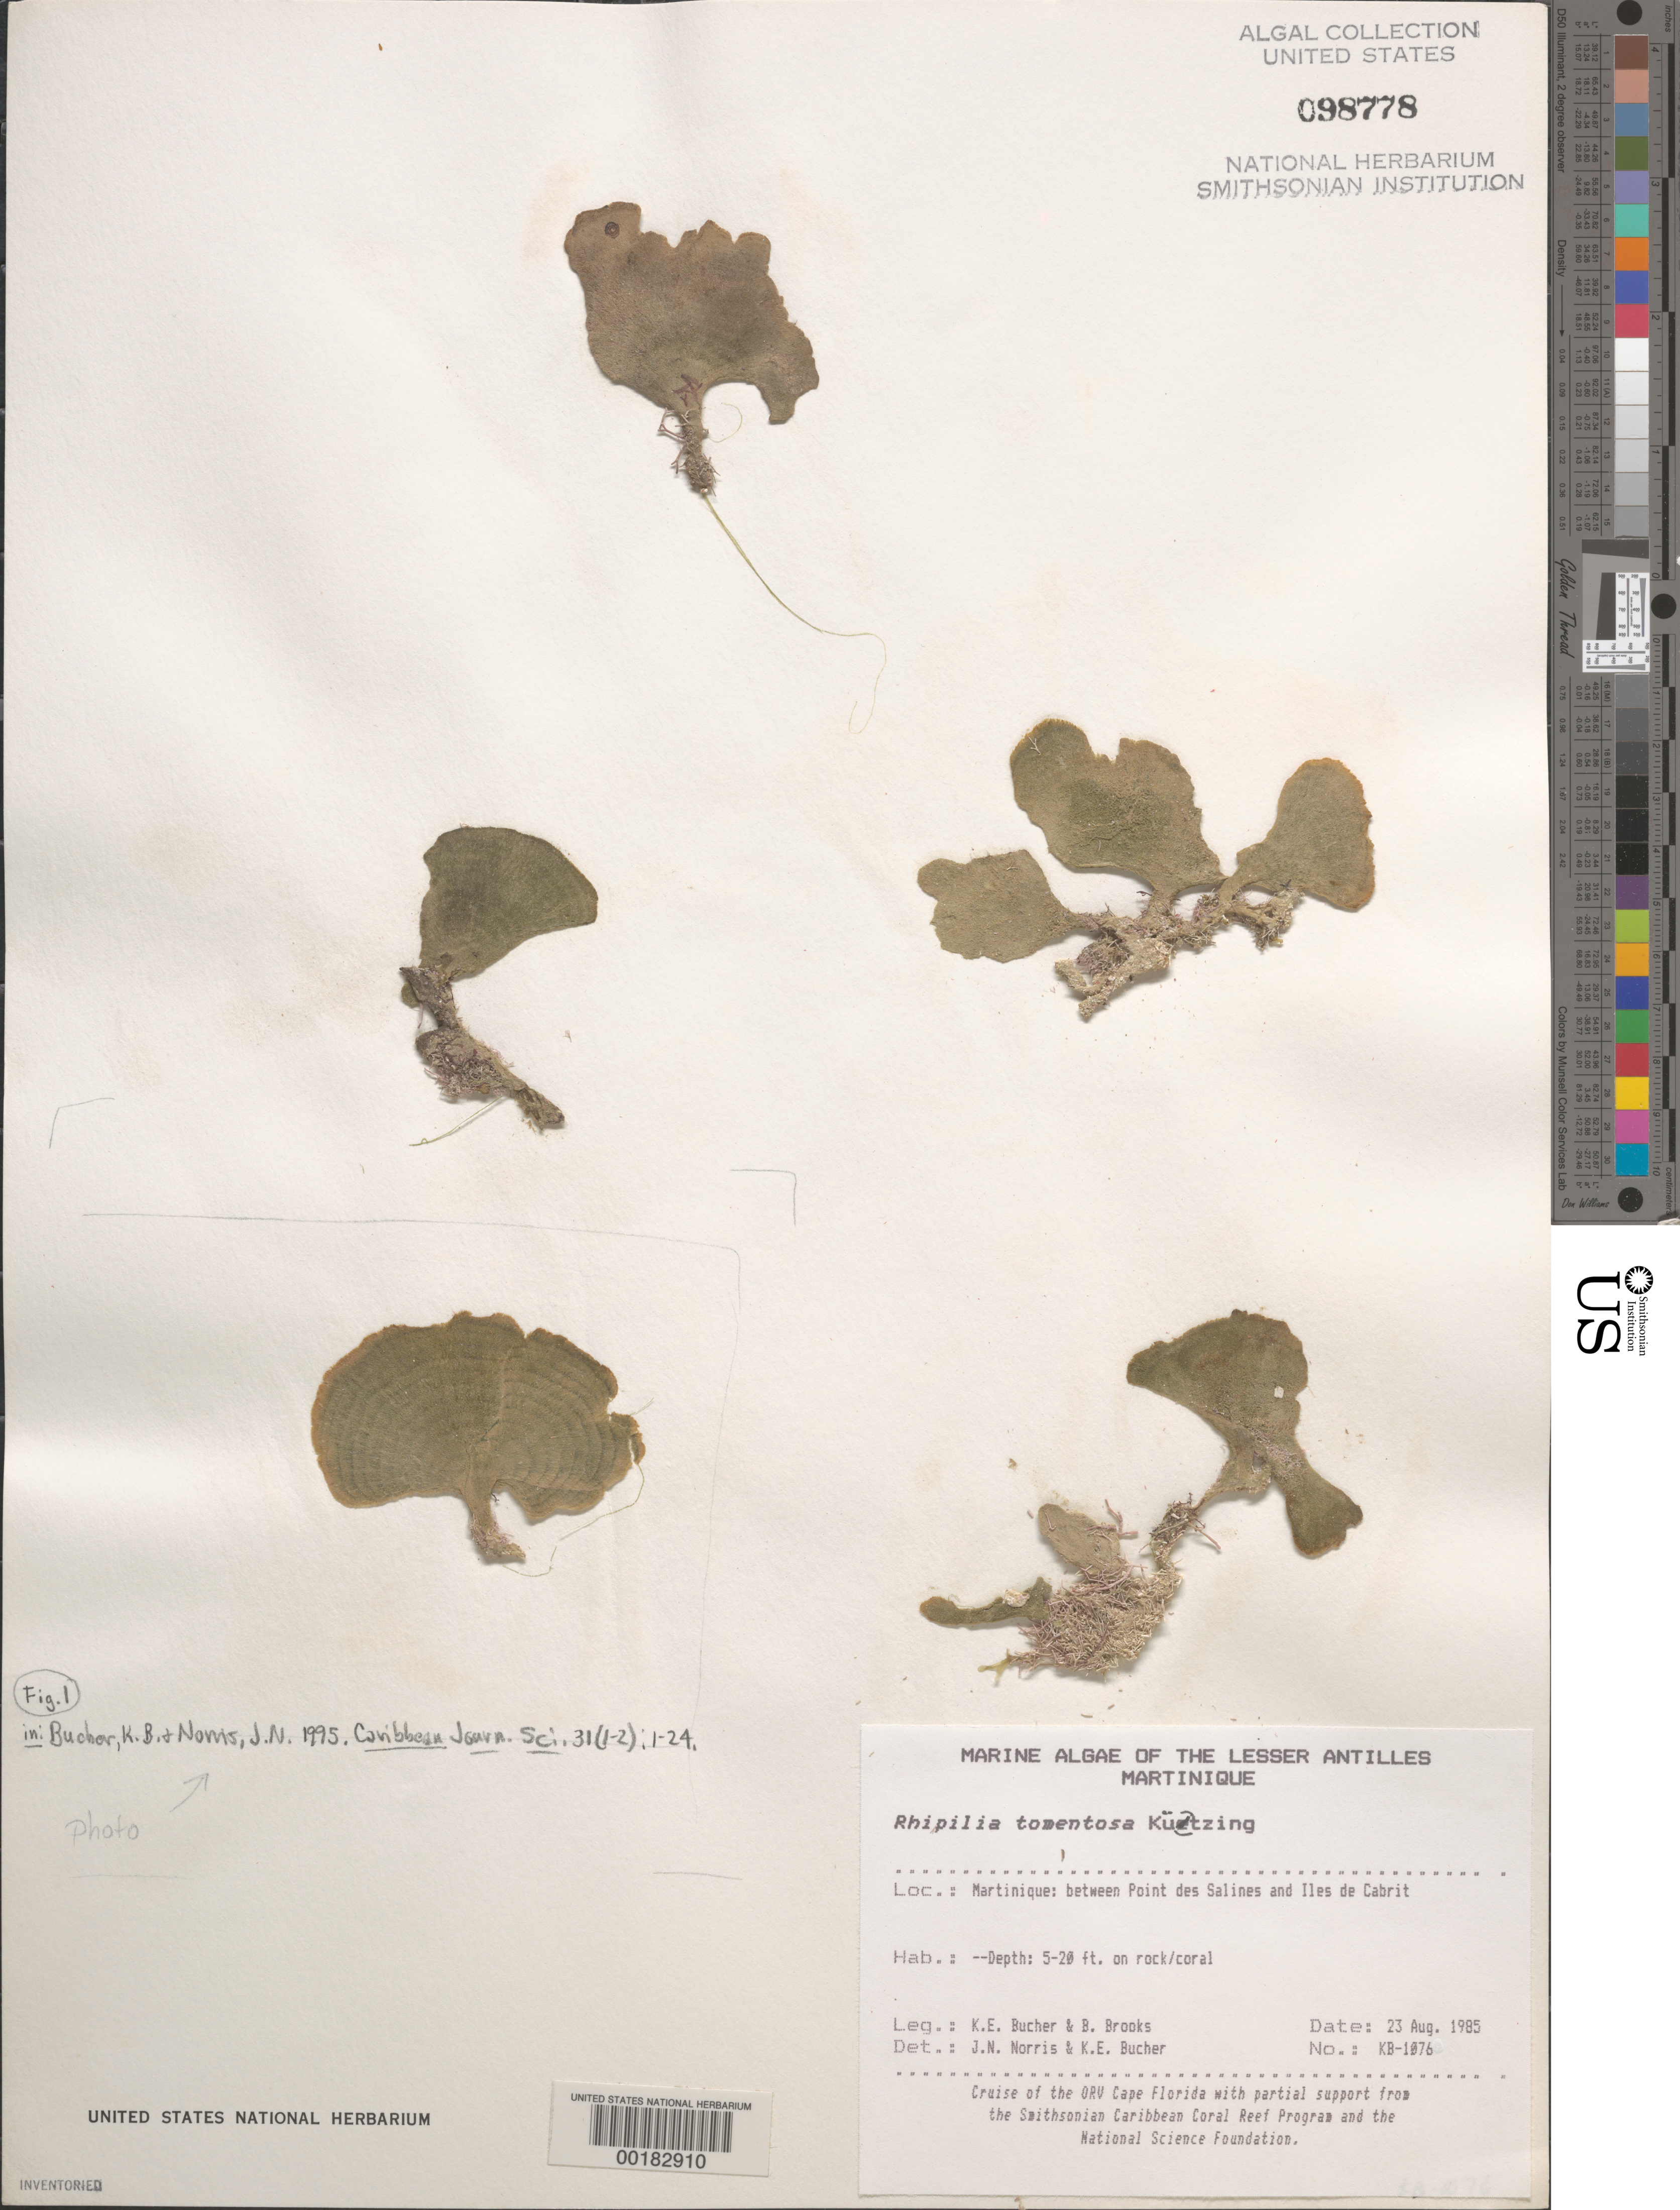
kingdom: Plantae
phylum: Chlorophyta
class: Ulvophyceae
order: Bryopsidales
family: Rhipiliaceae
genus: Rhipilia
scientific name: Rhipilia tomentosa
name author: Kütz.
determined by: Norris, J. N.; Bucher, K. E.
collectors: K. E. Bucher & B. Brooks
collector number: Kb-1076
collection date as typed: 23 Aug 1985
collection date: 1985-08-23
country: Martinique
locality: Between Pointe de Salines and Iles de Cabrit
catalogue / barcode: US 98778